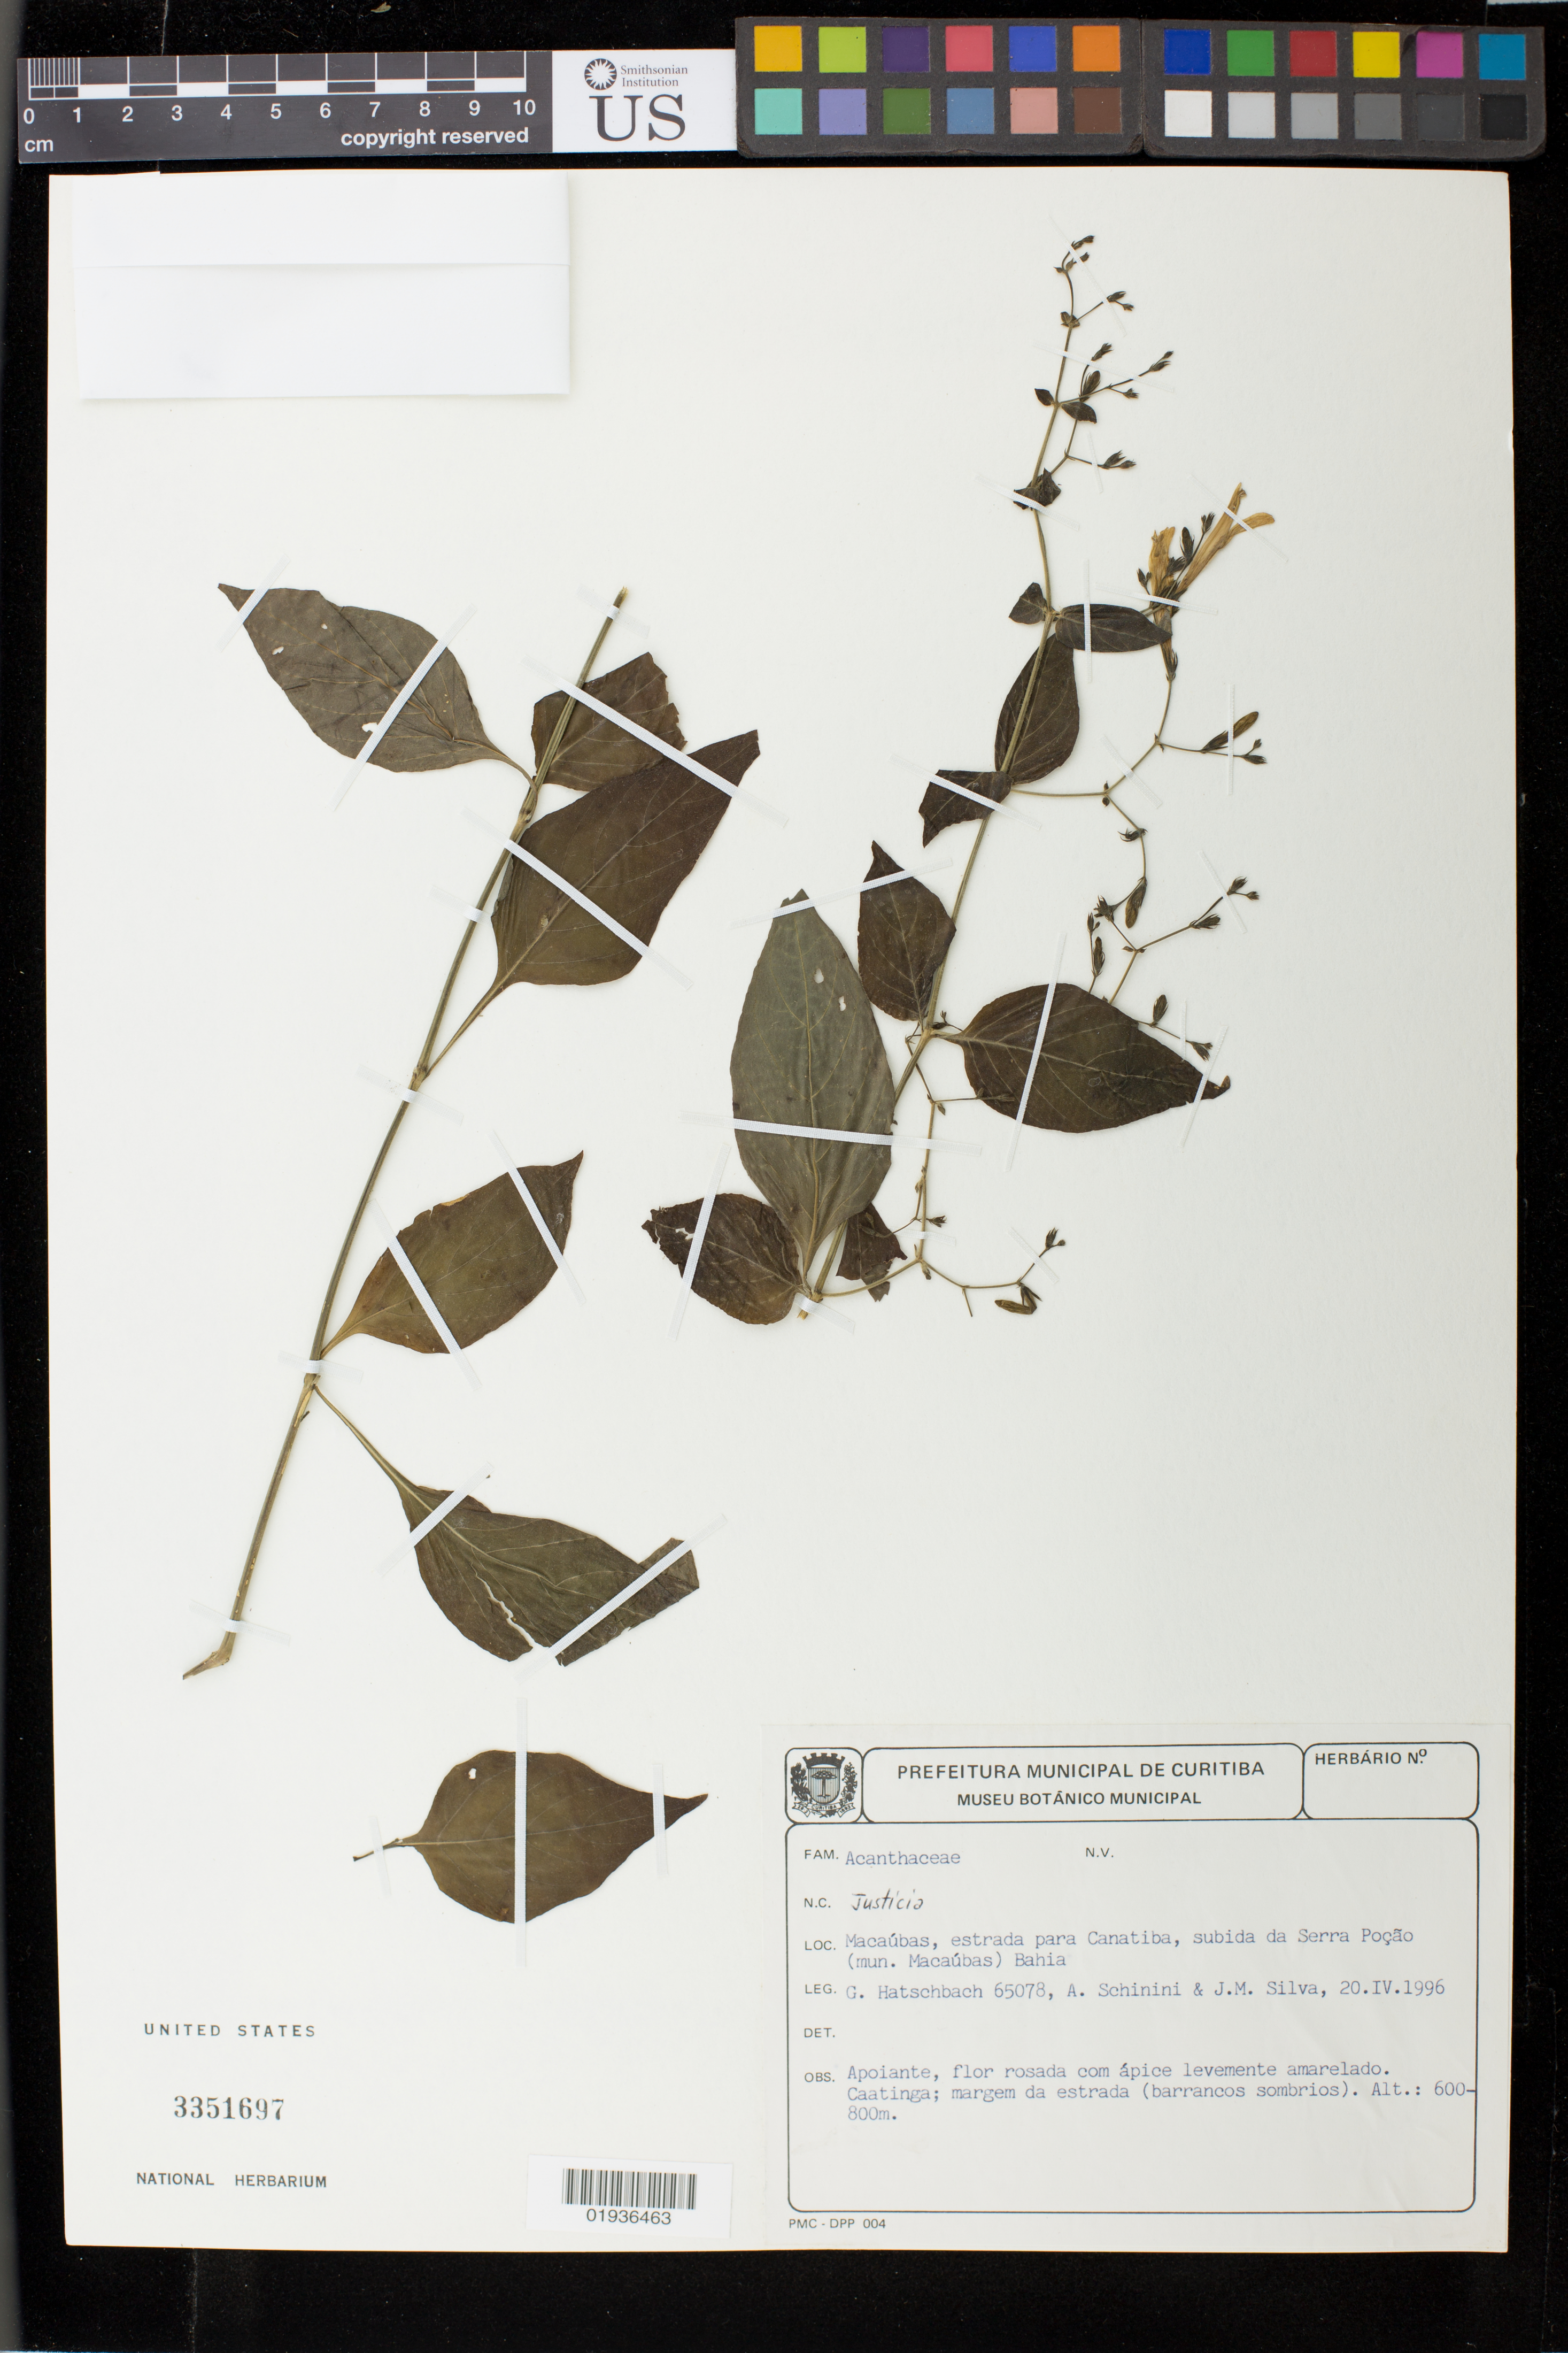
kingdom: Plantae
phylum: Tracheophyta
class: Magnoliopsida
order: Lamiales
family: Acanthaceae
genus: Justicia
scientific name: Justicia sp.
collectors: G. Hatschbach, A. Schinini & J. M. Silva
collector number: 65078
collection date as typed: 20 Apr 1996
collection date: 1996-04-20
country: Brazil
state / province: Bahia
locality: Mun. Macaúbas, Macaúbas, estrada para Canatiba, subida da Serra Poção.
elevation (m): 600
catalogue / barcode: US 3351697